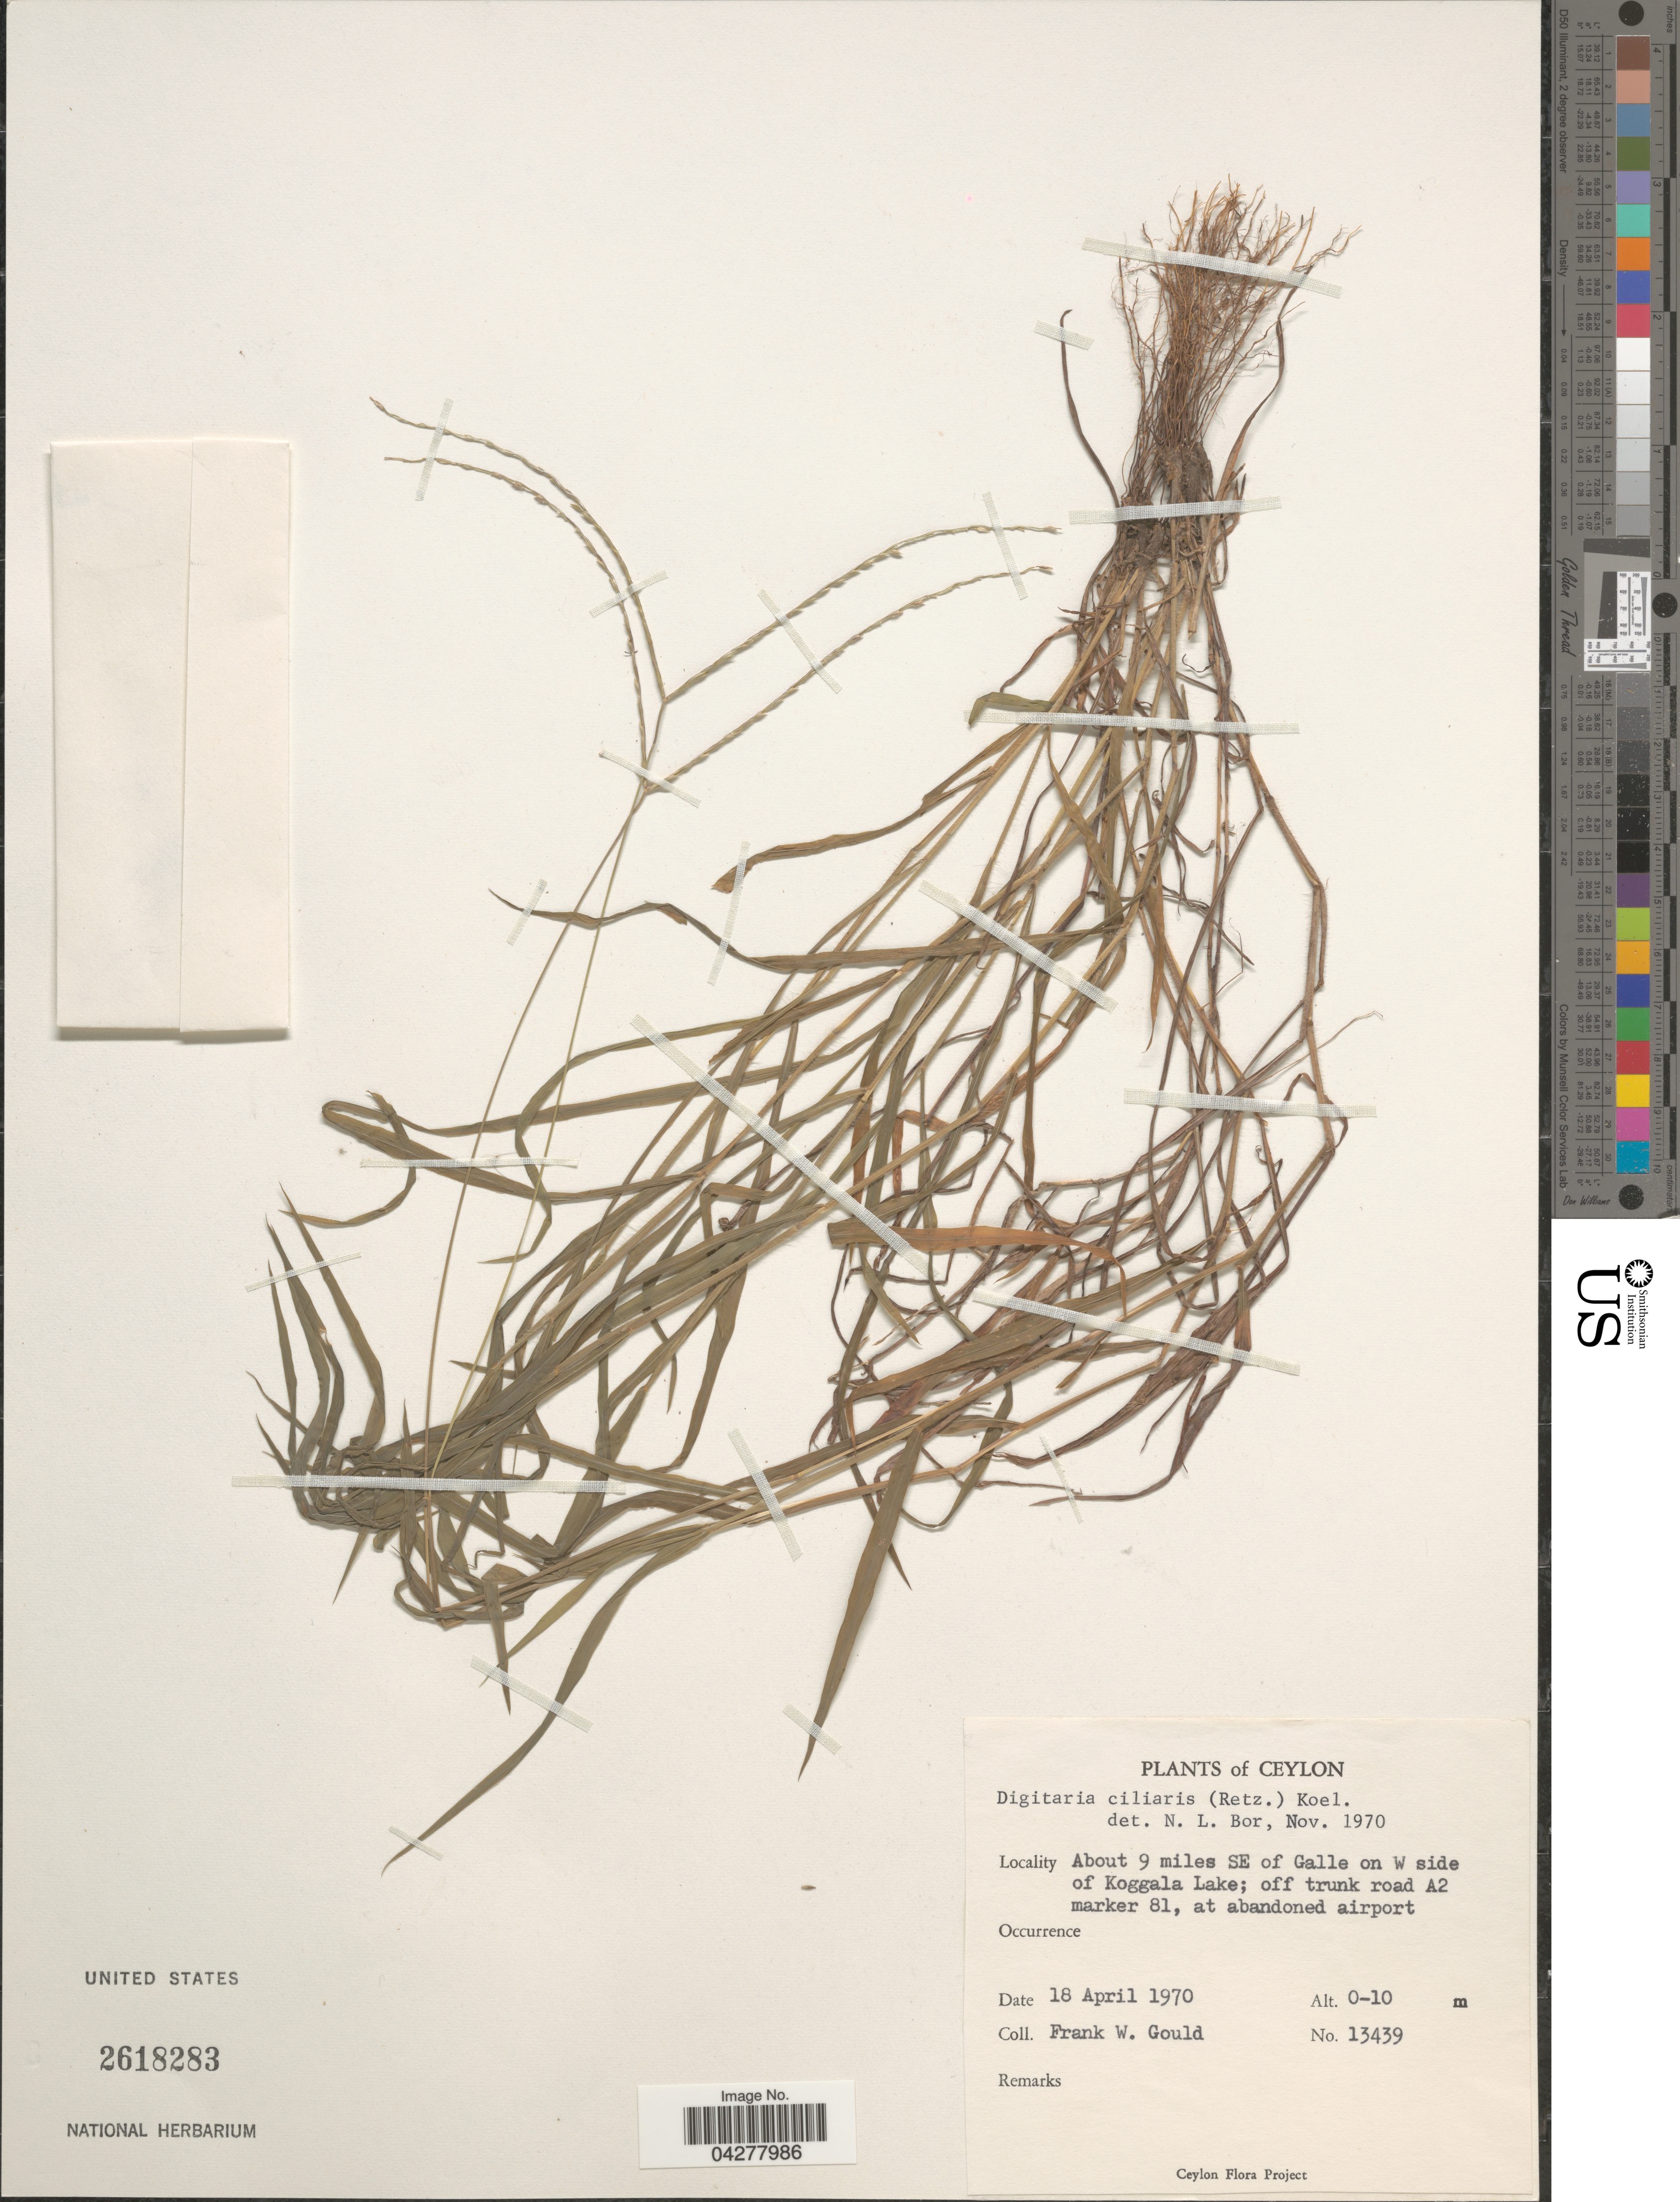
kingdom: Plantae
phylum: Tracheophyta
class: Liliopsida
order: Poales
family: Poaceae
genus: Digitaria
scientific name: Digitaria ciliaris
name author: (Retz.) Koeler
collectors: F. W. Gould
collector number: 13439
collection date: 1970-04-18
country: Sri Lanka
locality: Ceylon. About 9 miles SE of Galle on W side of Koggala Lake; off trunk road A2 marker 81, at abandoned airport.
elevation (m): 0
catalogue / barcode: US 2618283